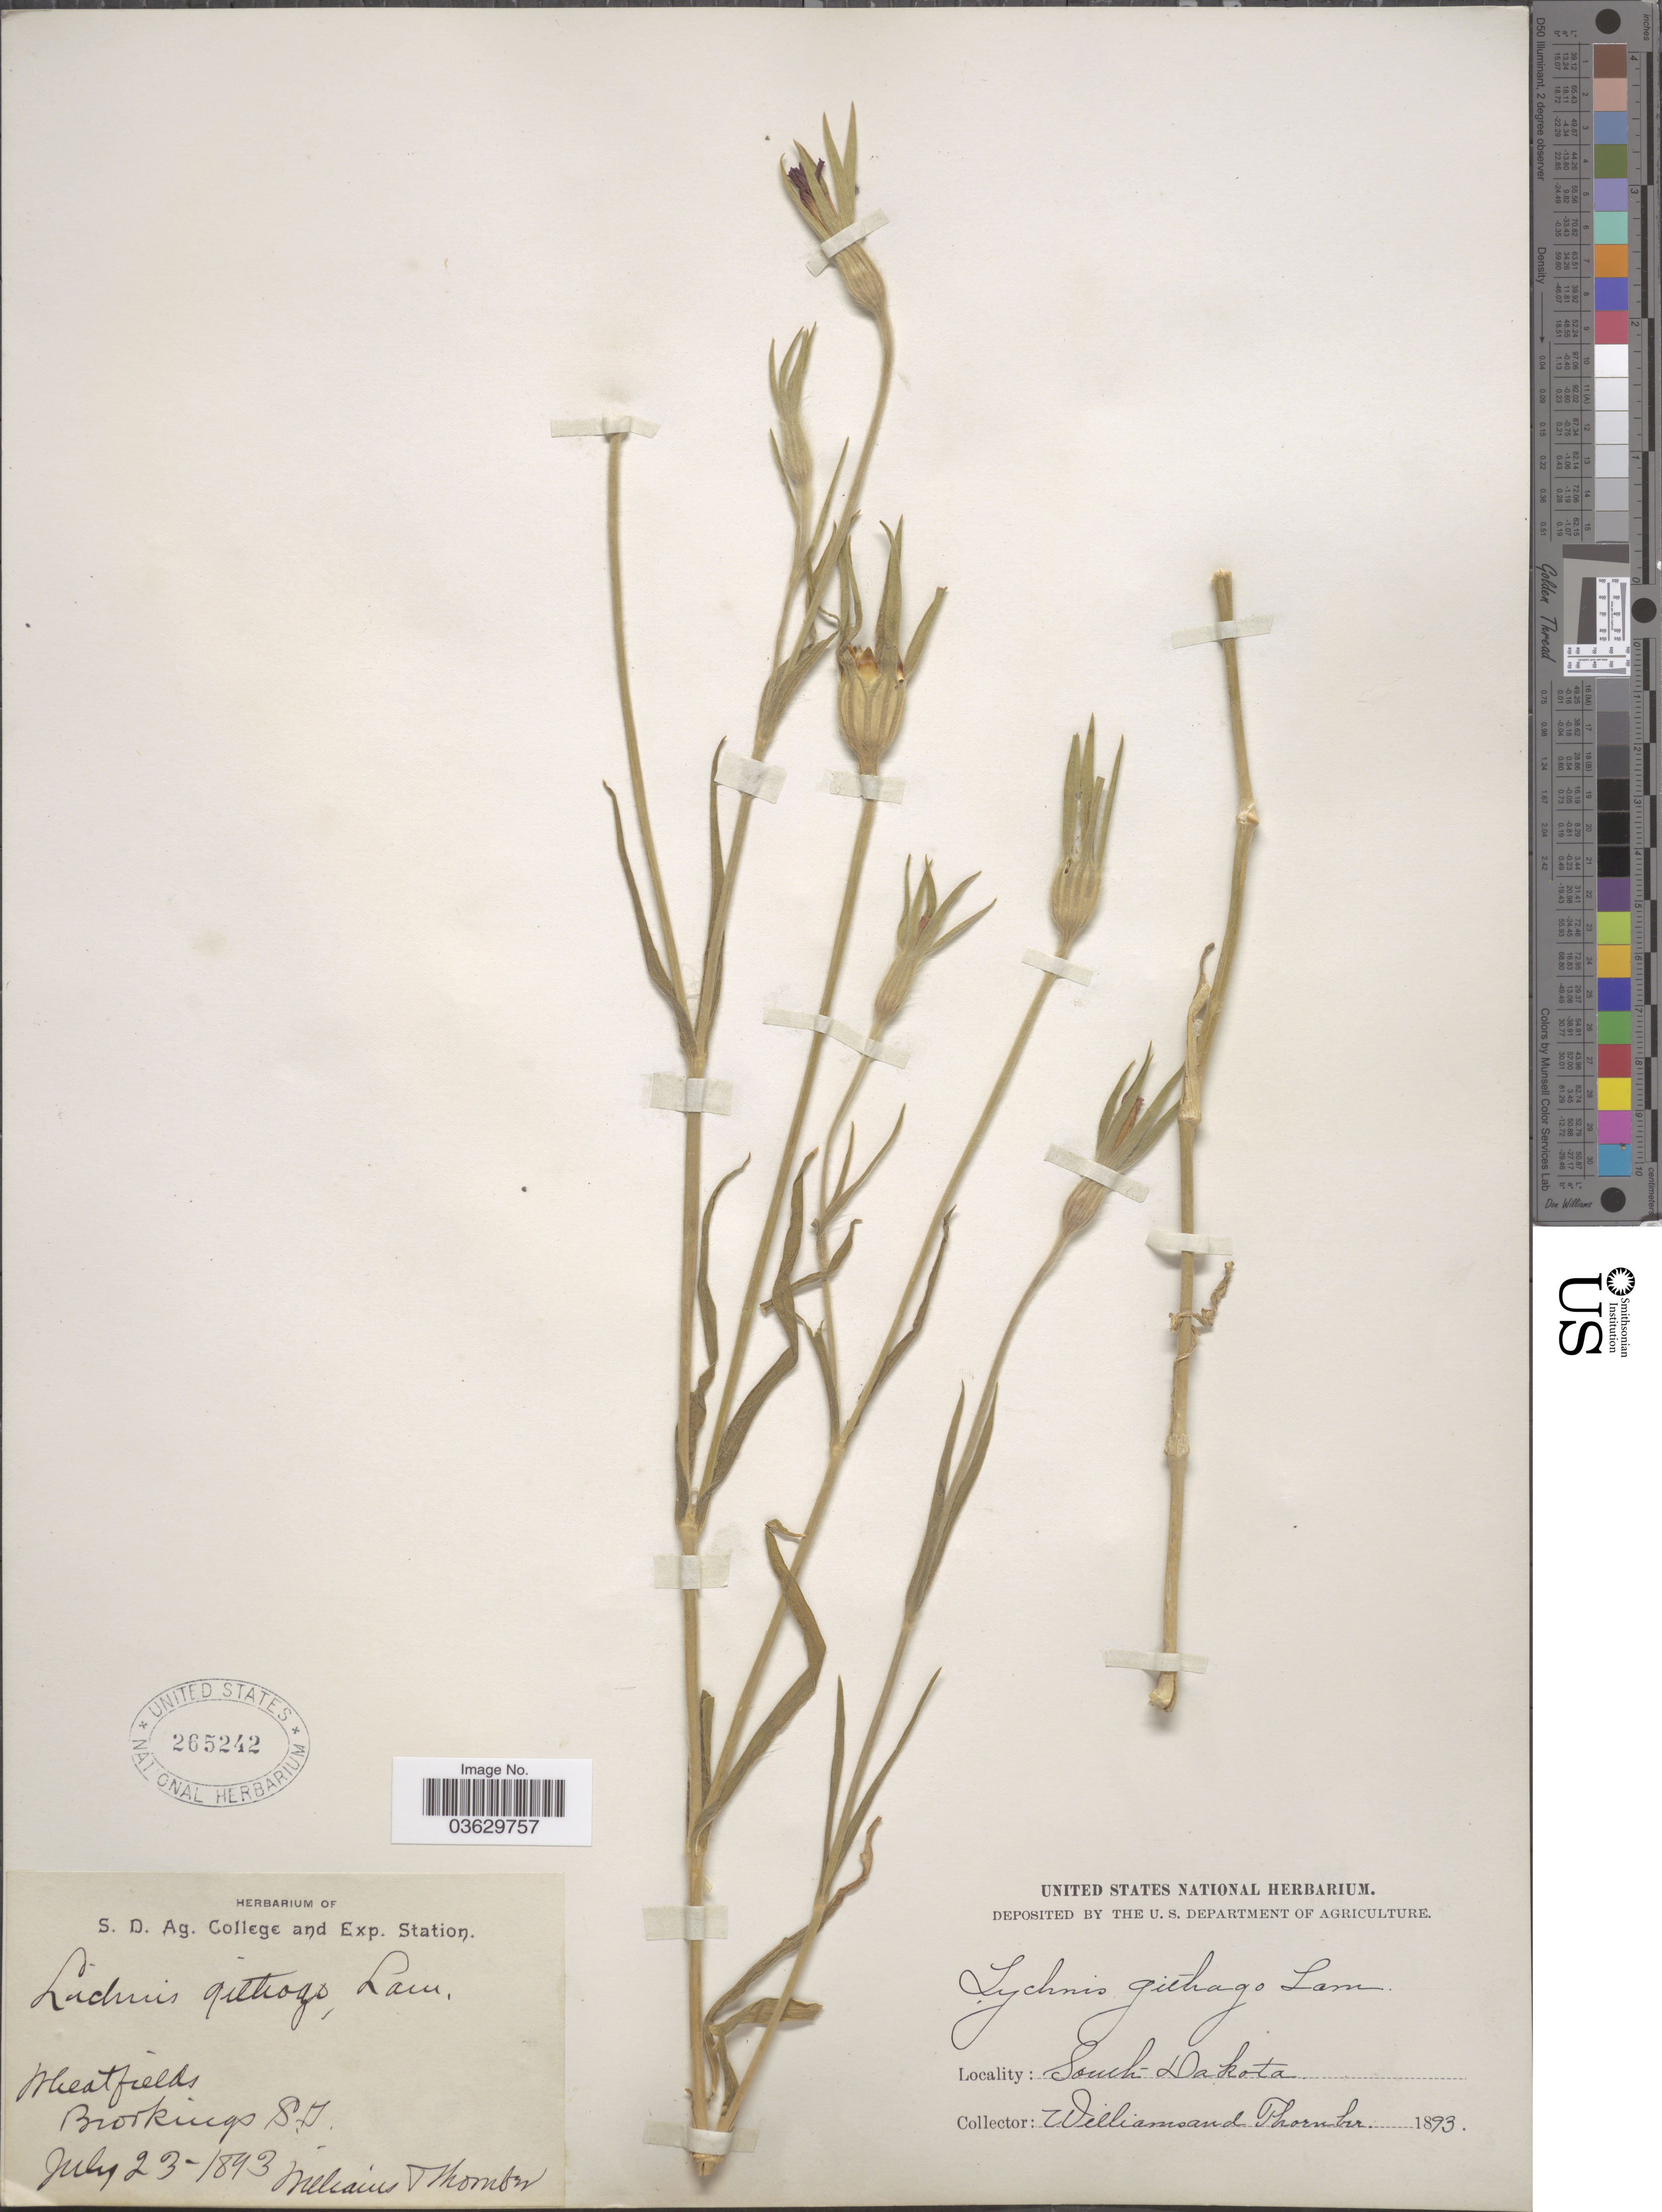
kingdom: Plantae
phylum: Tracheophyta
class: Magnoliopsida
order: Caryophyllales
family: Caryophyllaceae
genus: Agrostemma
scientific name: Agrostemma sp.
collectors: -- Williams & -. Thornber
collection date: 1893-07-23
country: United States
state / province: South Dakota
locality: Wheat fields. Brookings.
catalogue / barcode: US 265242